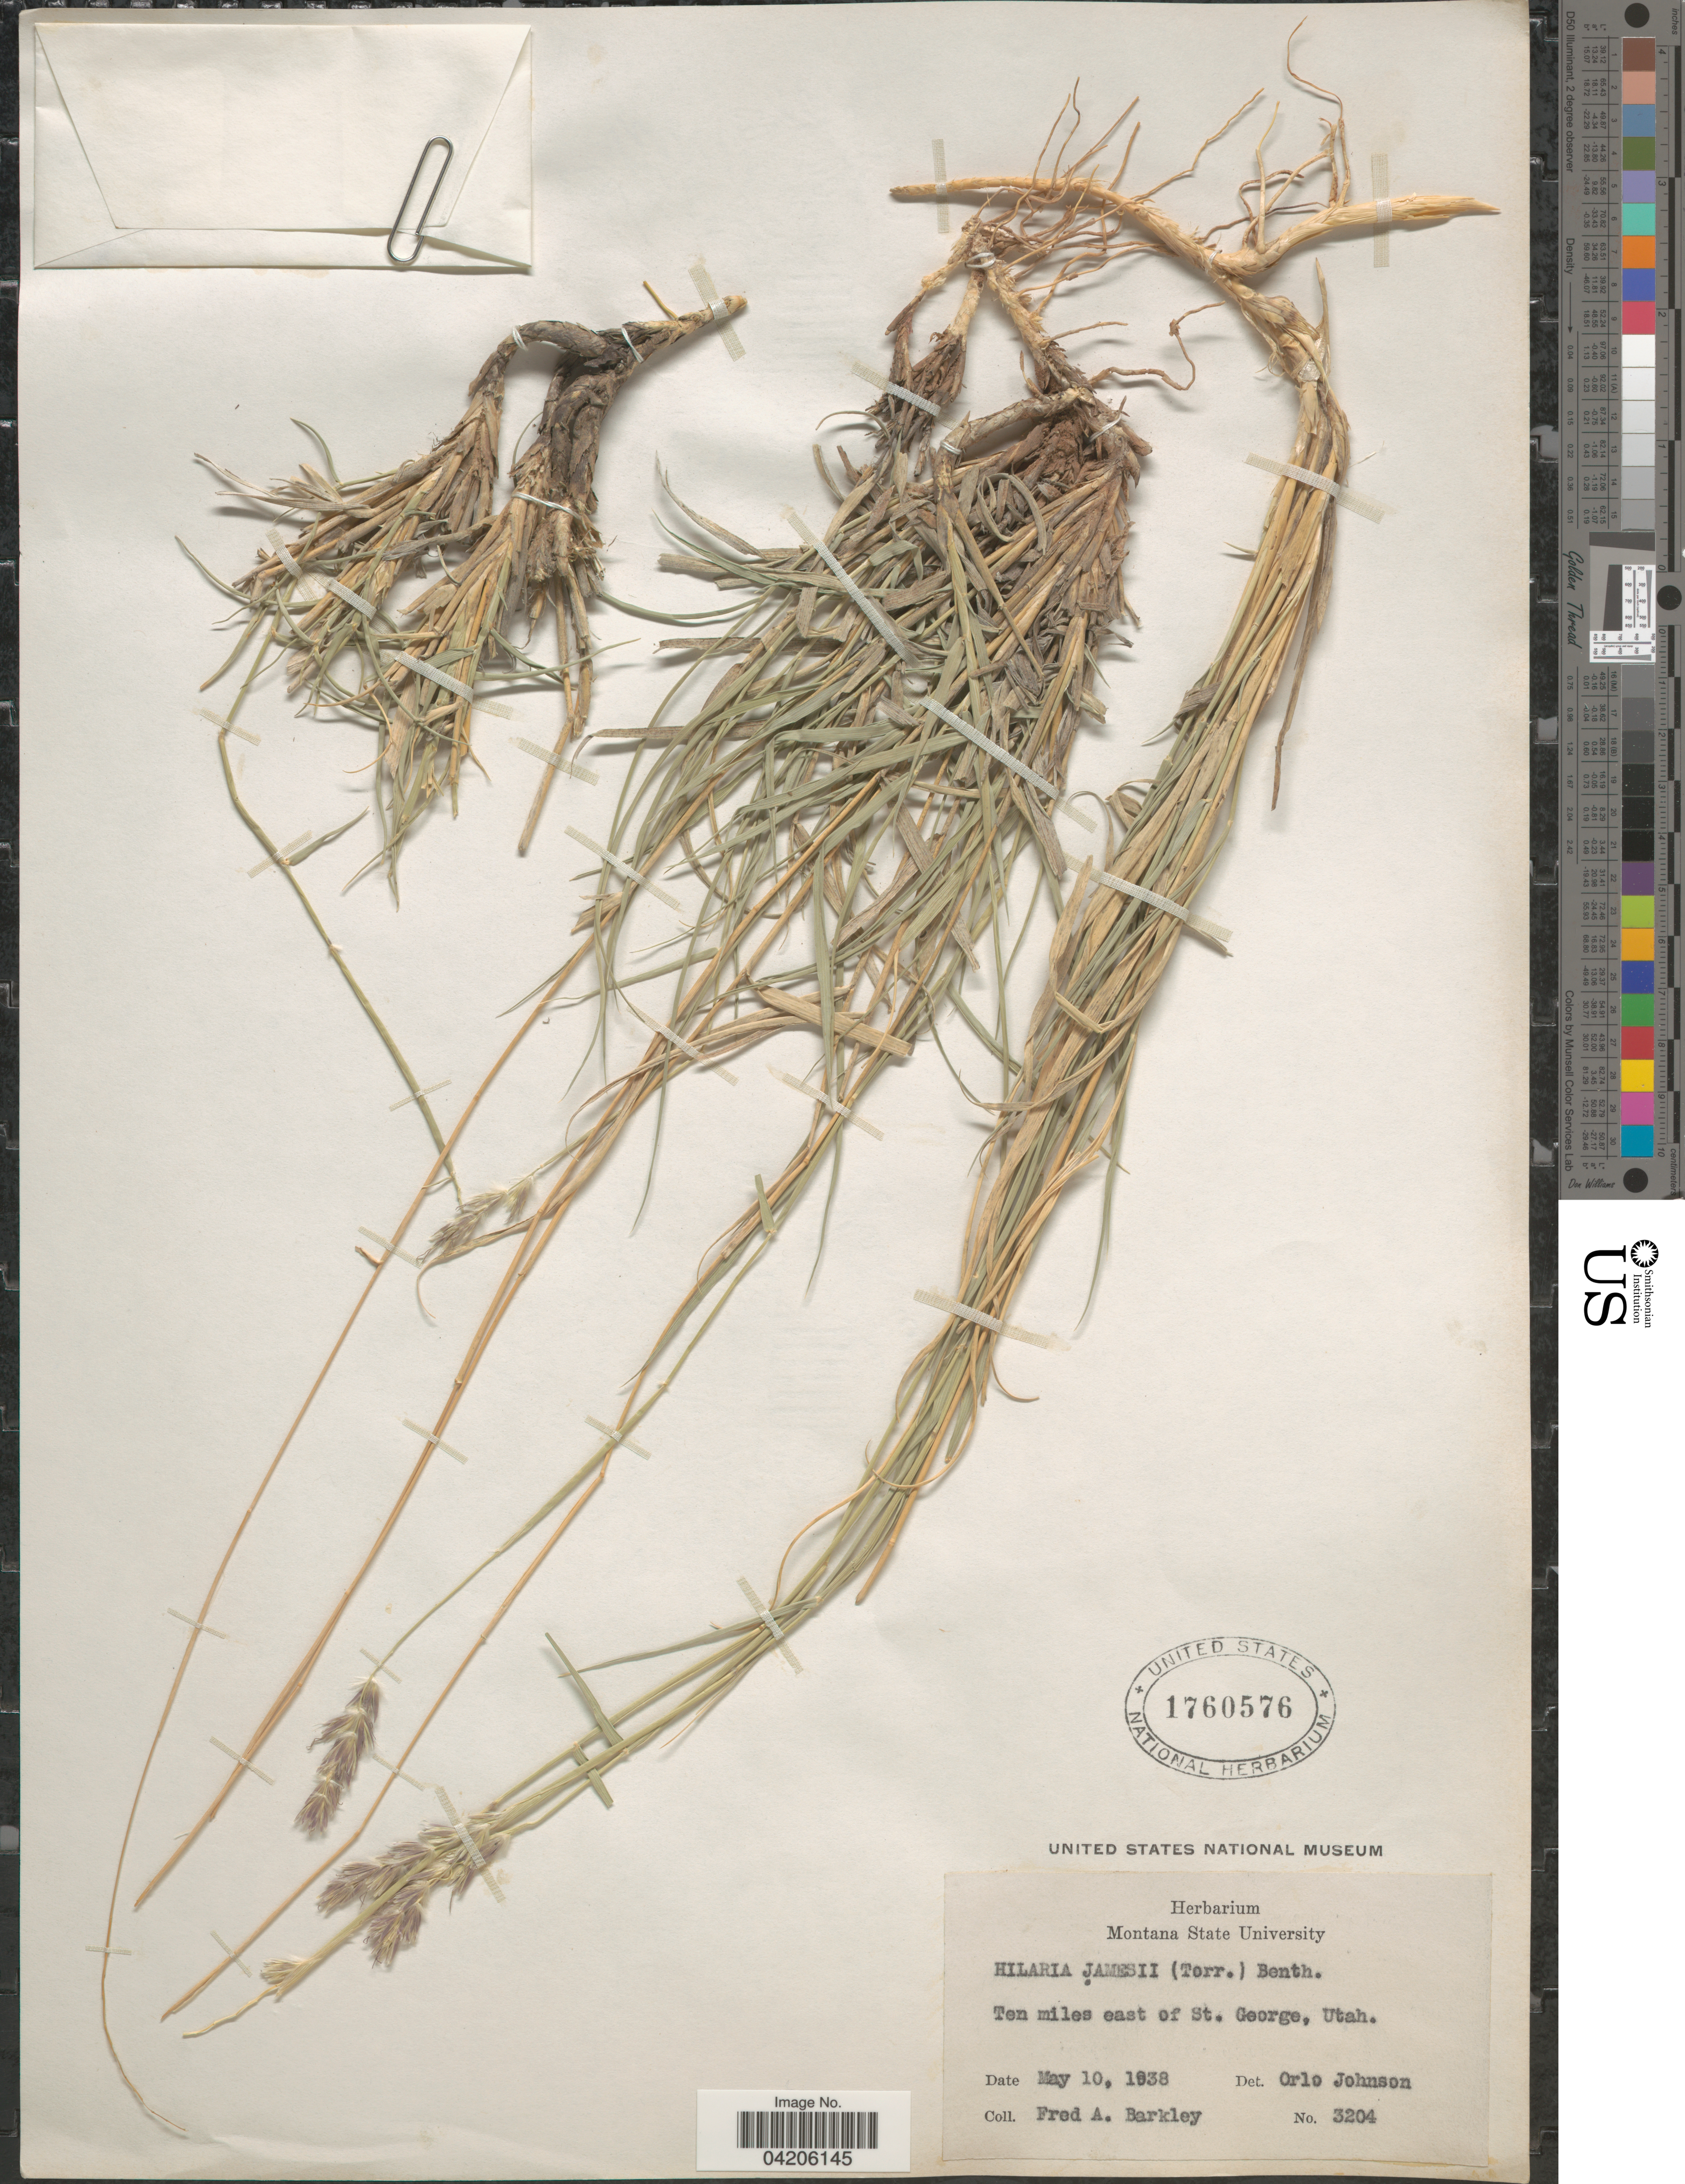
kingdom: Plantae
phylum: Tracheophyta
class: Liliopsida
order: Poales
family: Poaceae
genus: Hilaria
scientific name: Hilaria jamesii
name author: (Torr.) Benth.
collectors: F. A. Barkley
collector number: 3204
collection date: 1938-05-10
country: United States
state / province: Utah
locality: Ten miles east of St. George.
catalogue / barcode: US 1760576